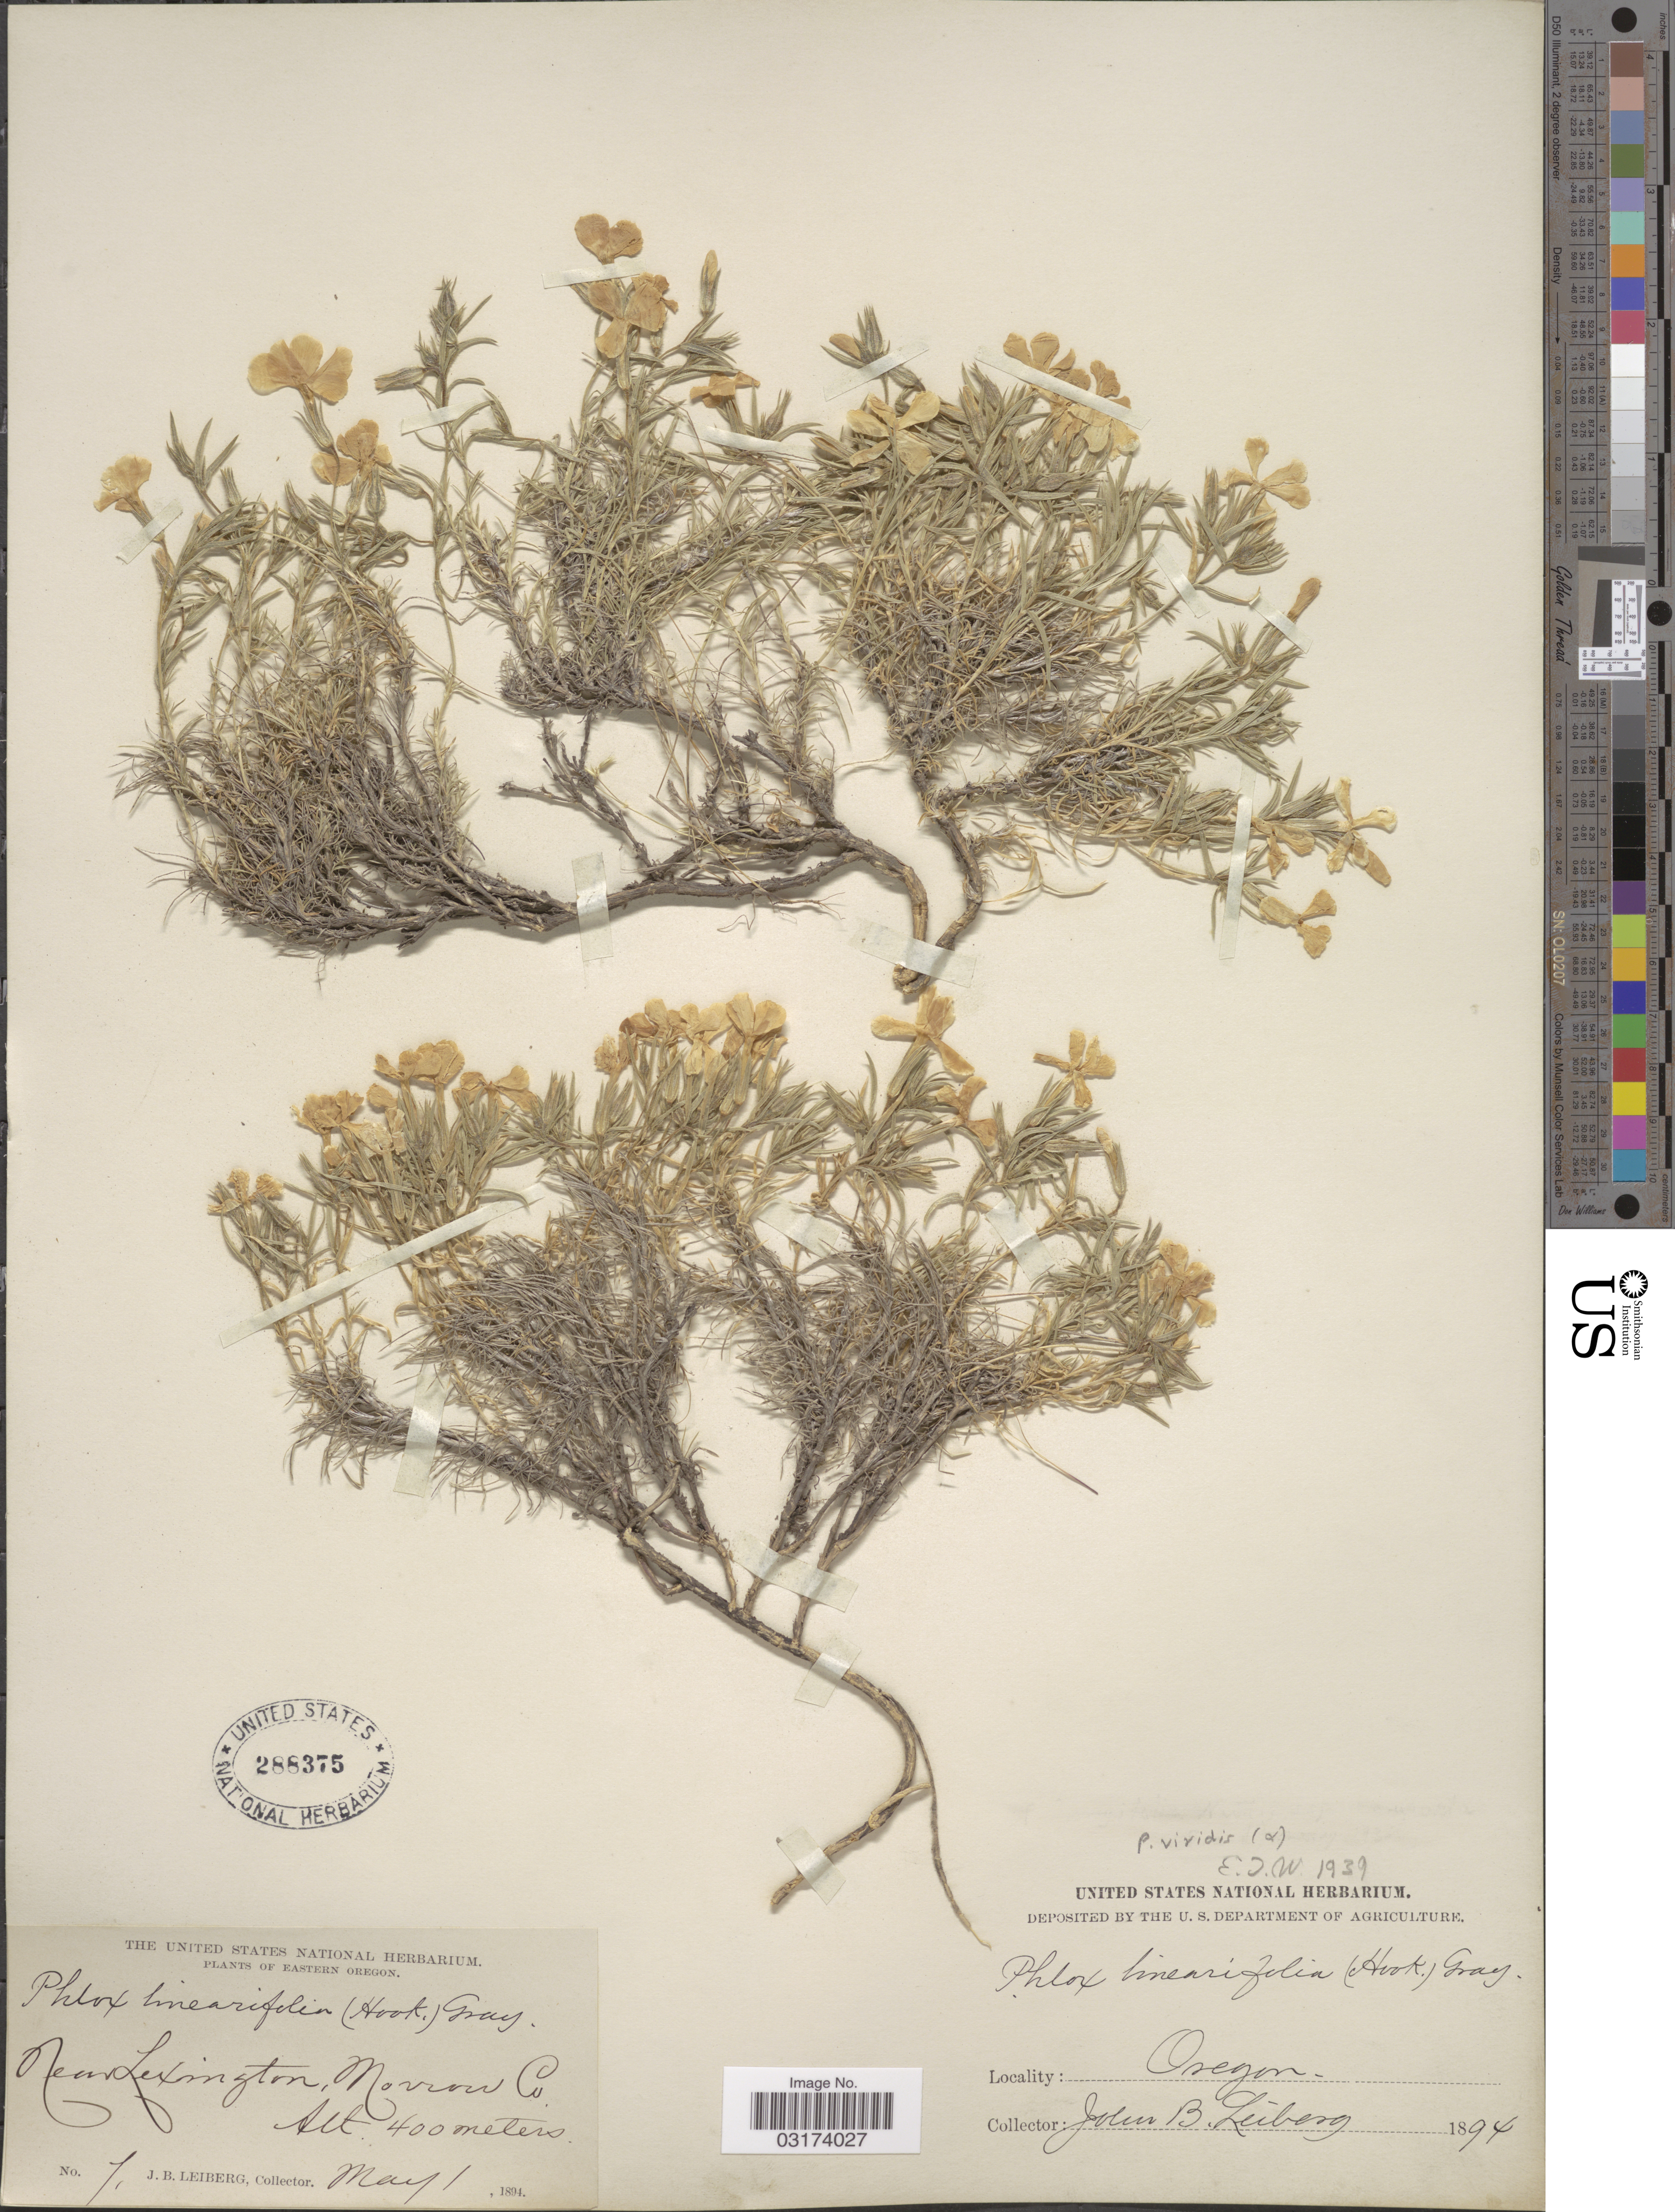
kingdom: Plantae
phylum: Tracheophyta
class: Magnoliopsida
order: Ericales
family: Polemoniaceae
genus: Phlox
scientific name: Phlox viridis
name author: E.E. Nelson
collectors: J. B. Leiberg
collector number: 7*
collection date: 1894-05-01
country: United States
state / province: Oregon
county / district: Morrow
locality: Eastern Oregon, Near Lexington, Morrow Co.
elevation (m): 400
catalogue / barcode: US 288375